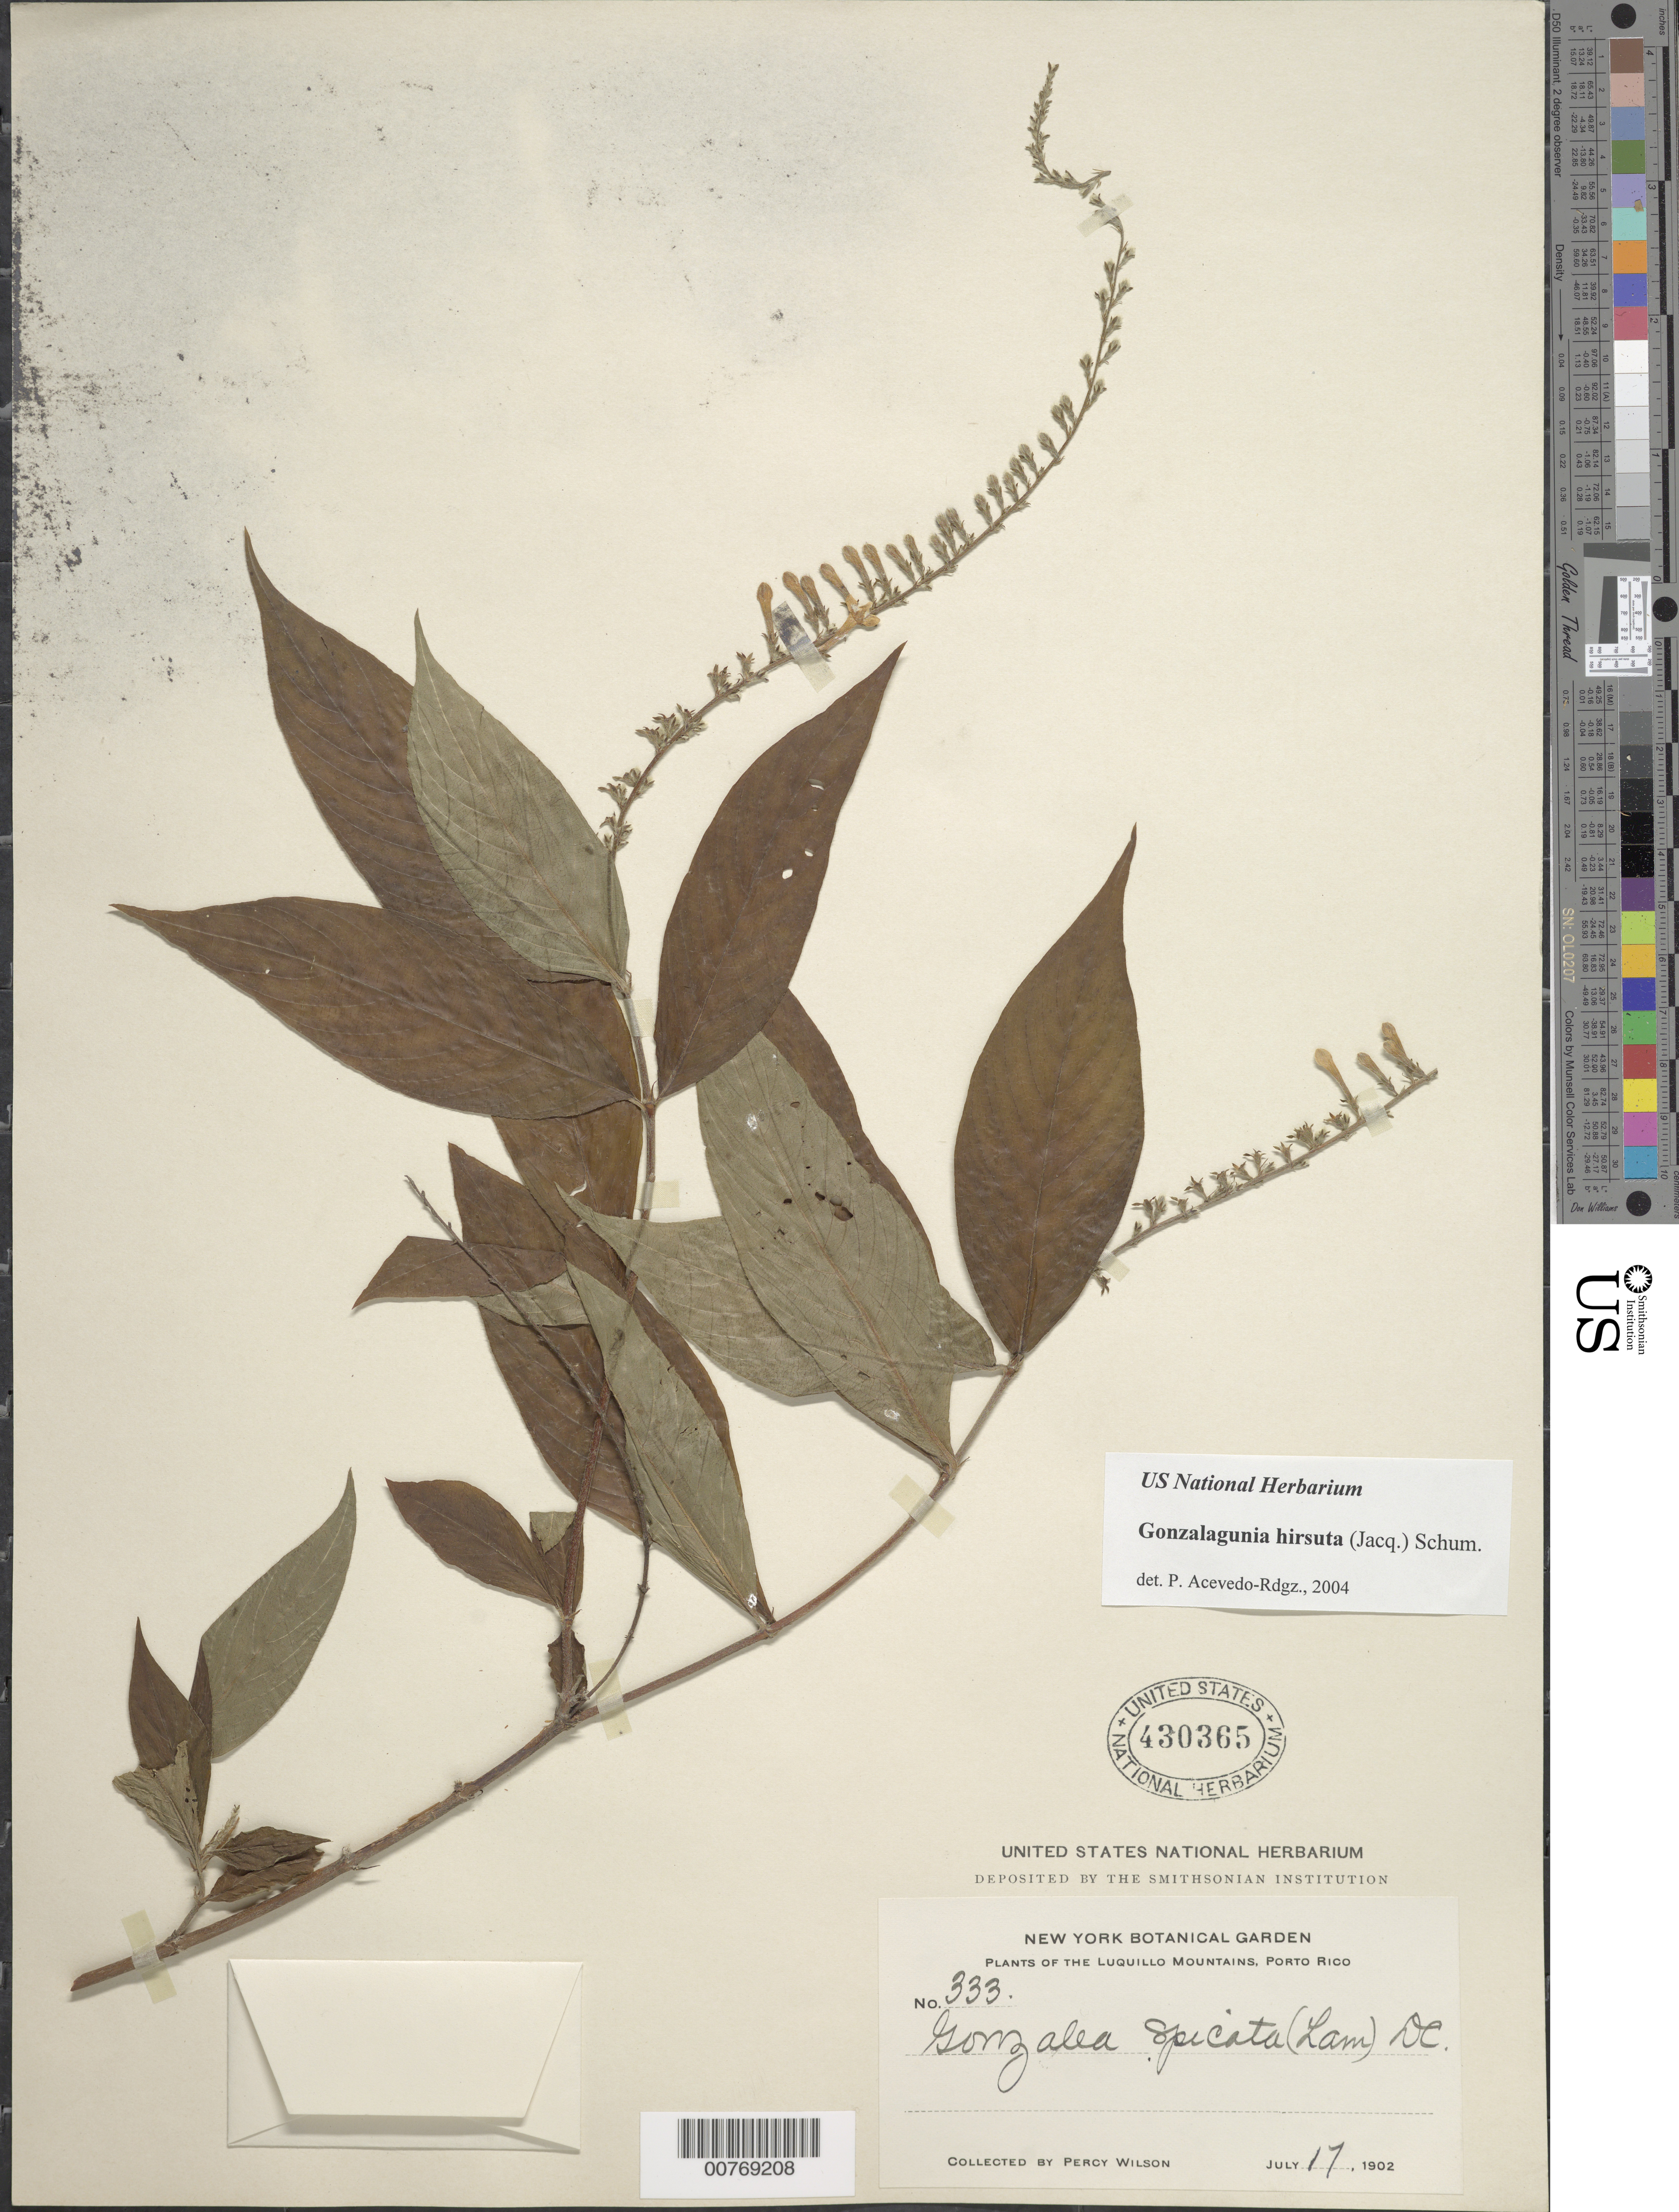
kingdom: Plantae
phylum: Tracheophyta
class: Magnoliopsida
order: Gentianales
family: Rubiaceae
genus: Gonzalagunia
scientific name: Gonzalagunia hirsuta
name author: (Jacq.) K. Schum.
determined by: Acevedo-Rodríguez, P., (BOT), Smithsonian Institution - National Museum of Natural History (UNITED STATES)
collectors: P. Wilson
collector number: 333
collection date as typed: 17 Jul 1902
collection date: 1902-07-17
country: Puerto Rico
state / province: Luquillo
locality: Luquillo Mountains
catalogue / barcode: US 430365